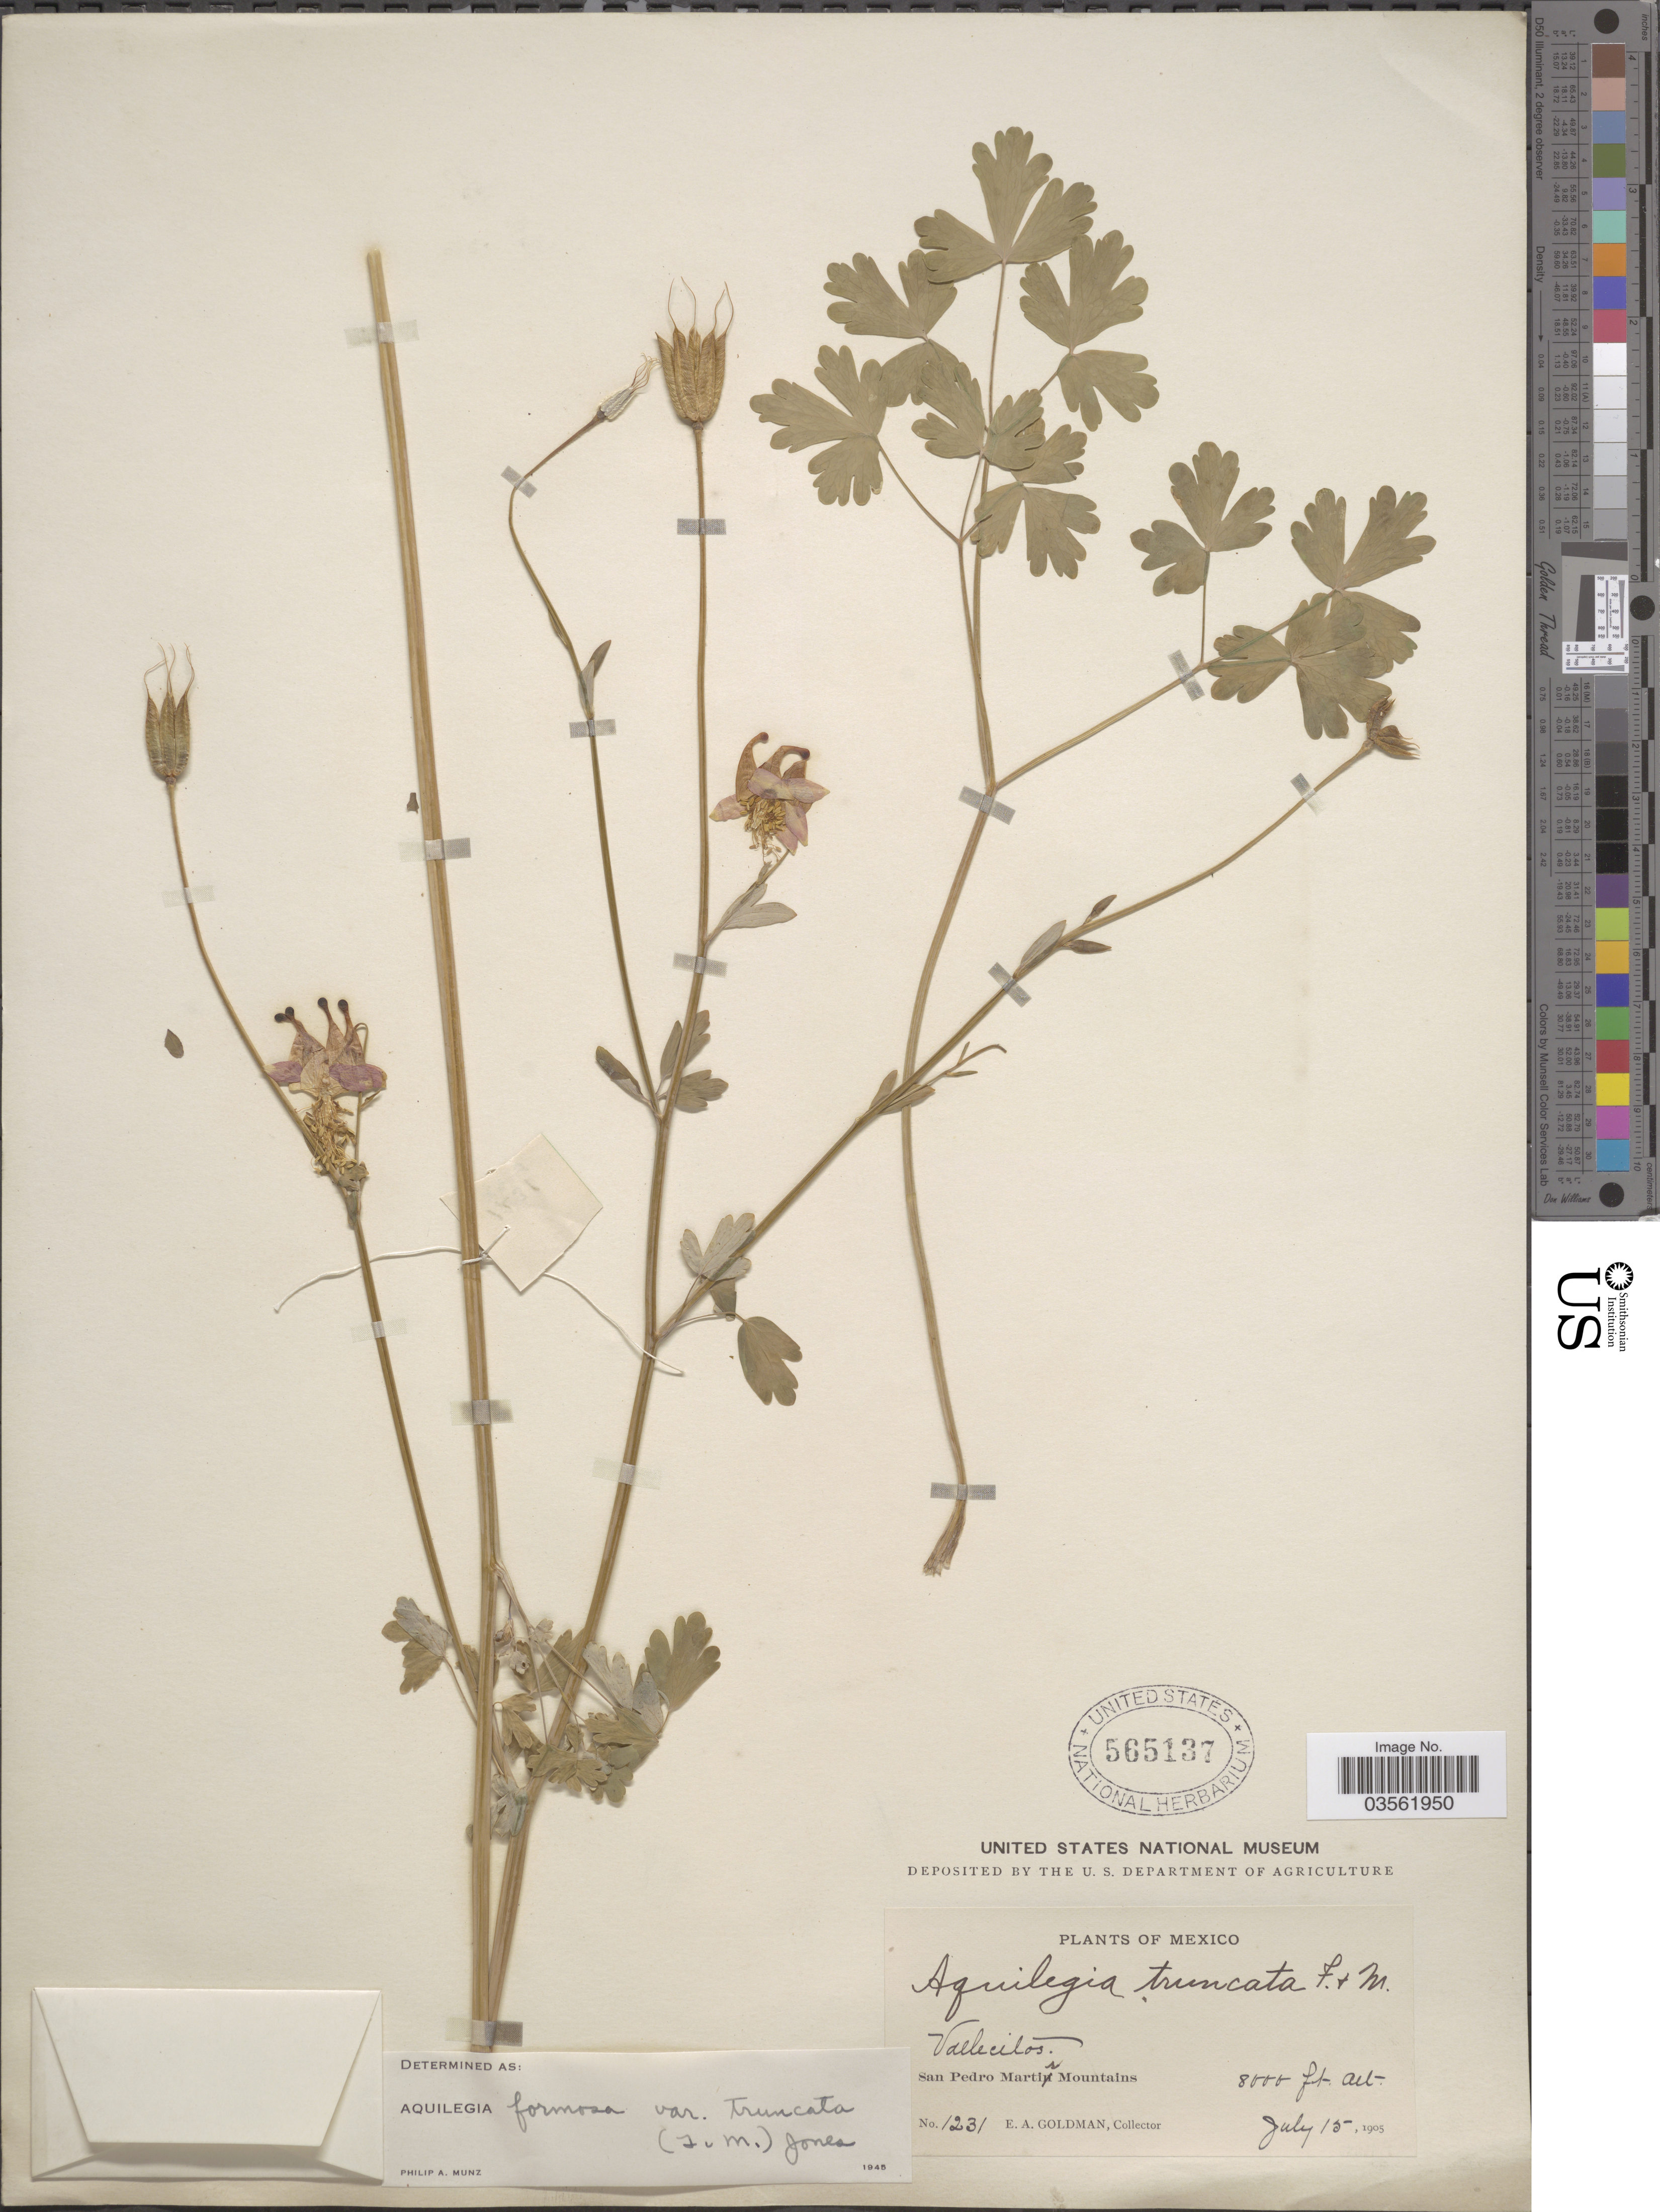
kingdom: Plantae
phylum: Tracheophyta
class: Magnoliopsida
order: Ranunculales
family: Ranunculaceae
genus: Aquilegia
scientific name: Aquilegia formosa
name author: Fisch. ex DC.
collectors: E. A. Goldman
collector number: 1231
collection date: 1905-07-15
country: Mexico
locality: Vallecitos. San Pedro Martir Mountains.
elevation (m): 2438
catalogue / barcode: US 565137